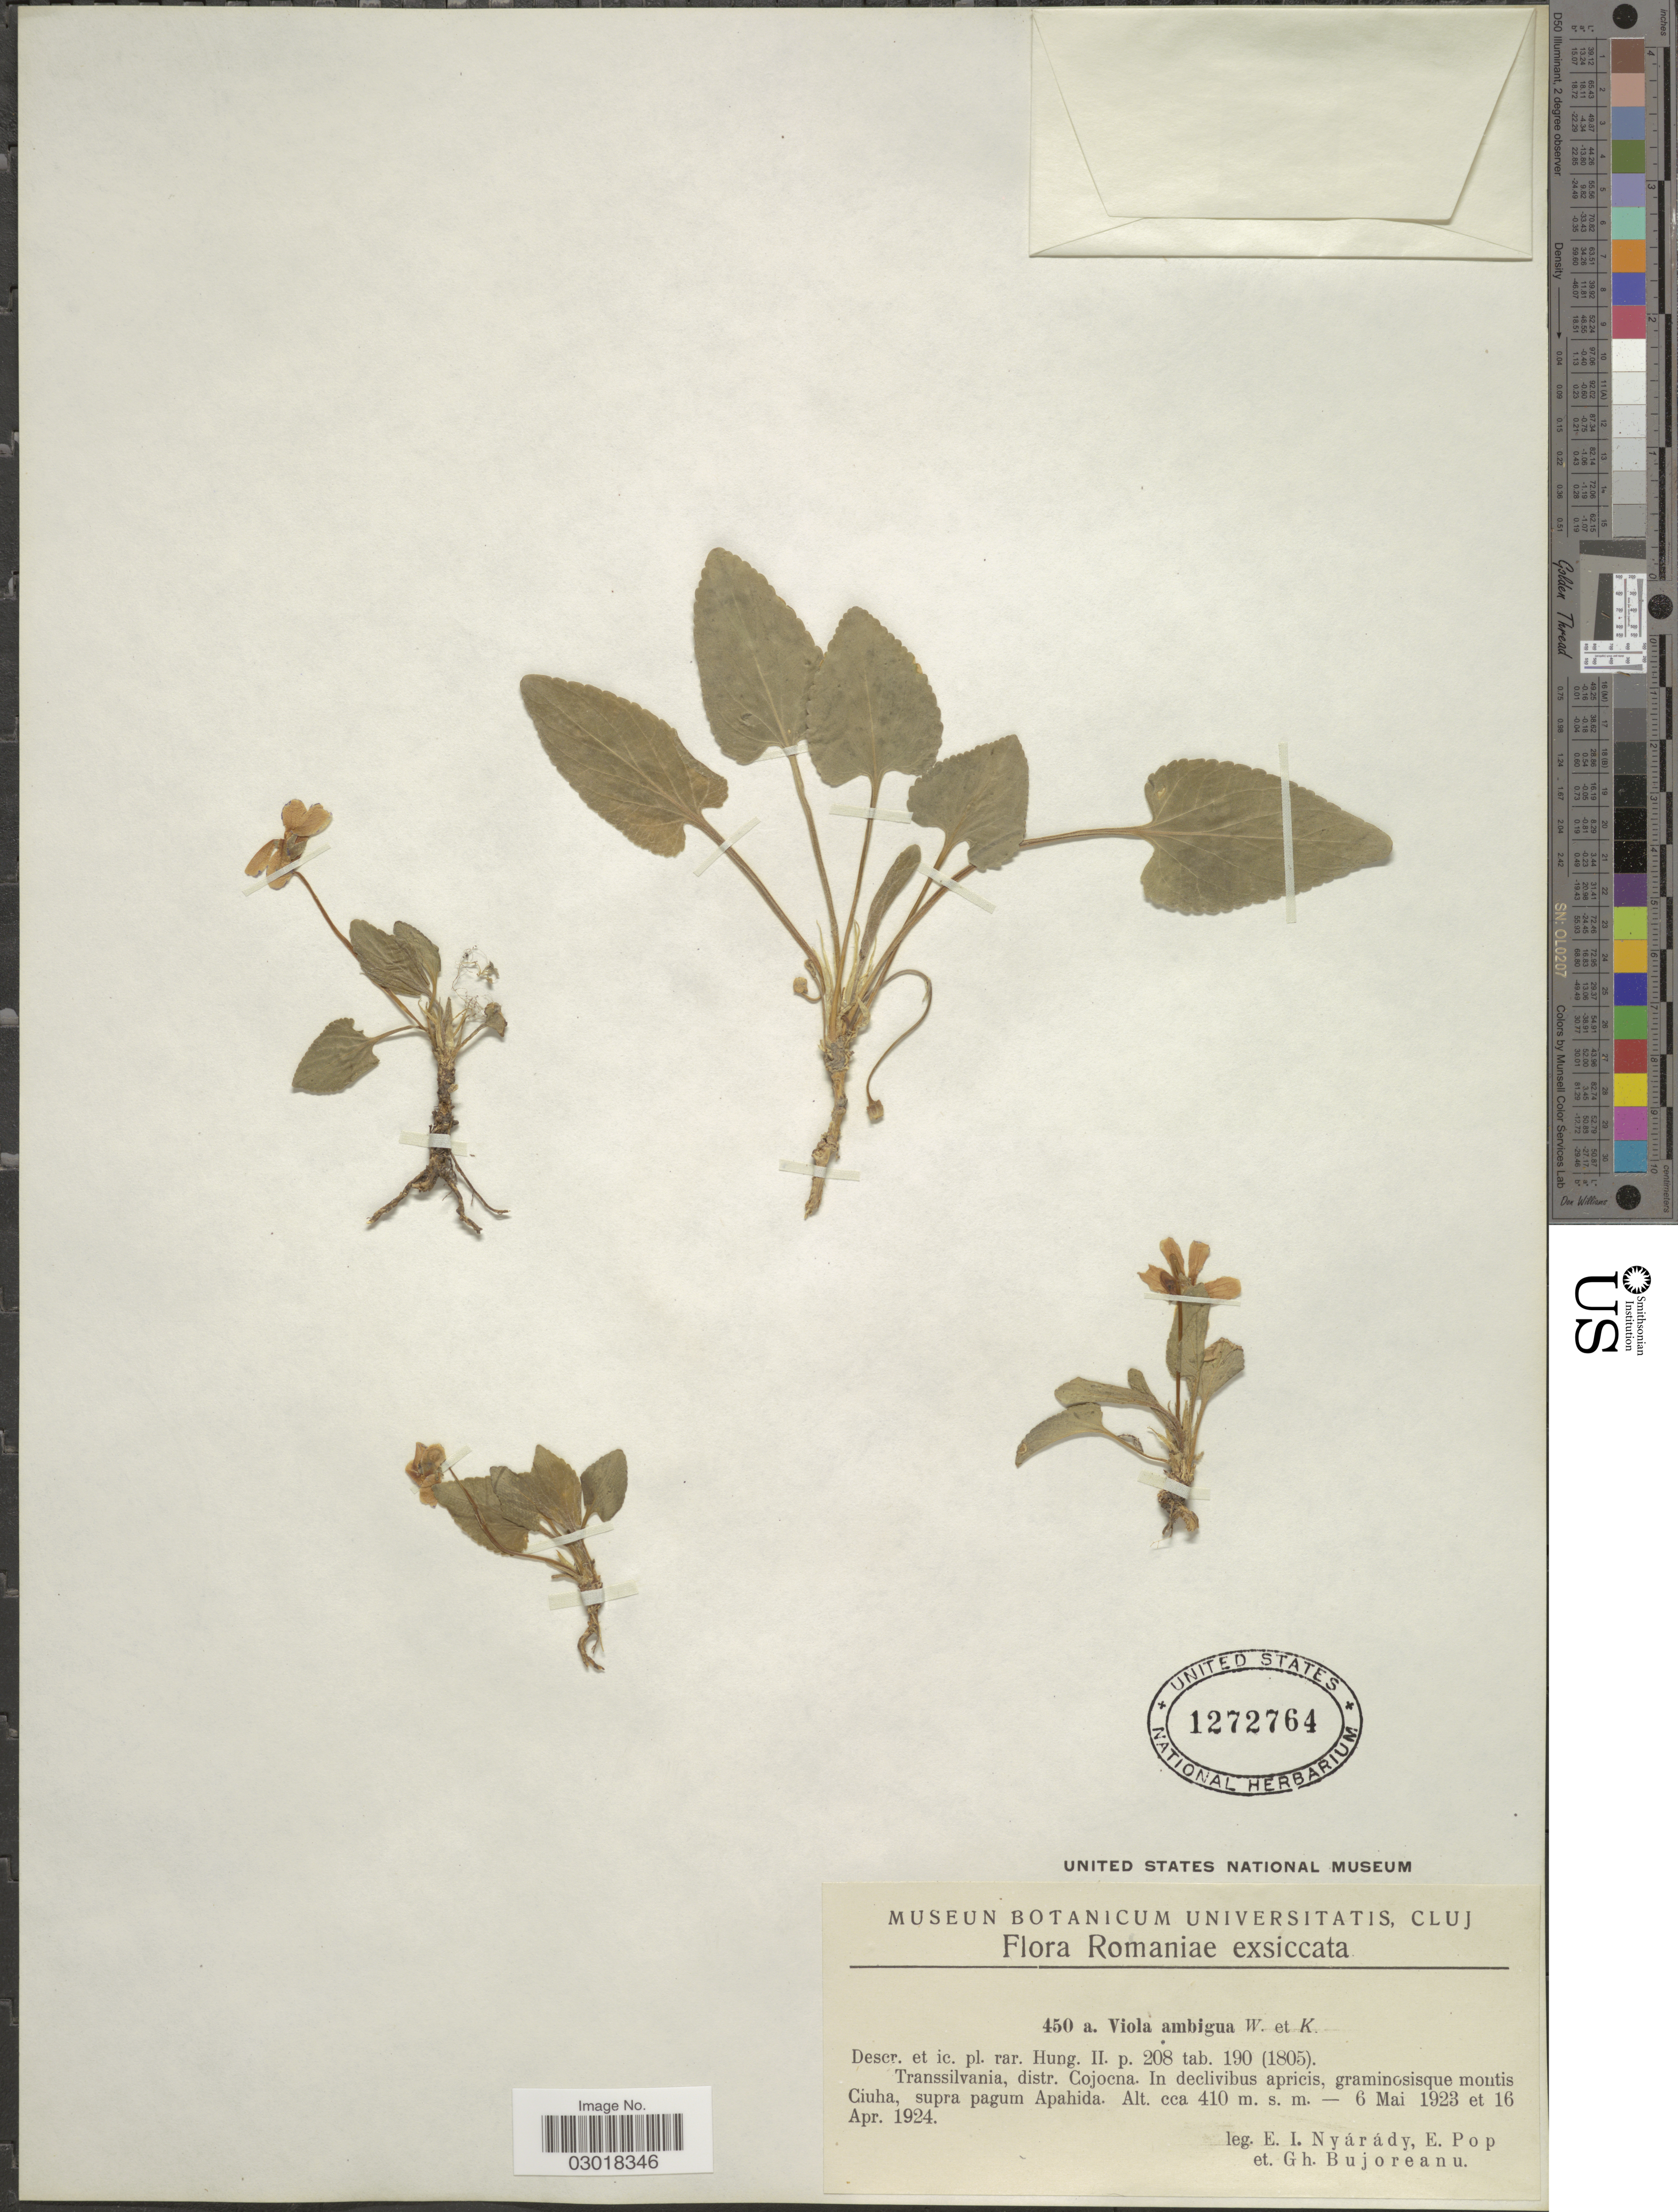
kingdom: Plantae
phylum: Tracheophyta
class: Magnoliopsida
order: Malpighiales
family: Violaceae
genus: Viola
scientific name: Viola ambigua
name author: Waldst.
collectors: E. Nyárády, E. Pop & G. Bujoreanu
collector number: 450a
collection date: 1923-05-06/1924-04-16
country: Romania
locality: Transsilvania, distr. Cojocna. In declivubus apricis, graminosisque montis Ciuha, supra pagum Apahida.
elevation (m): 410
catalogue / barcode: US 1272764